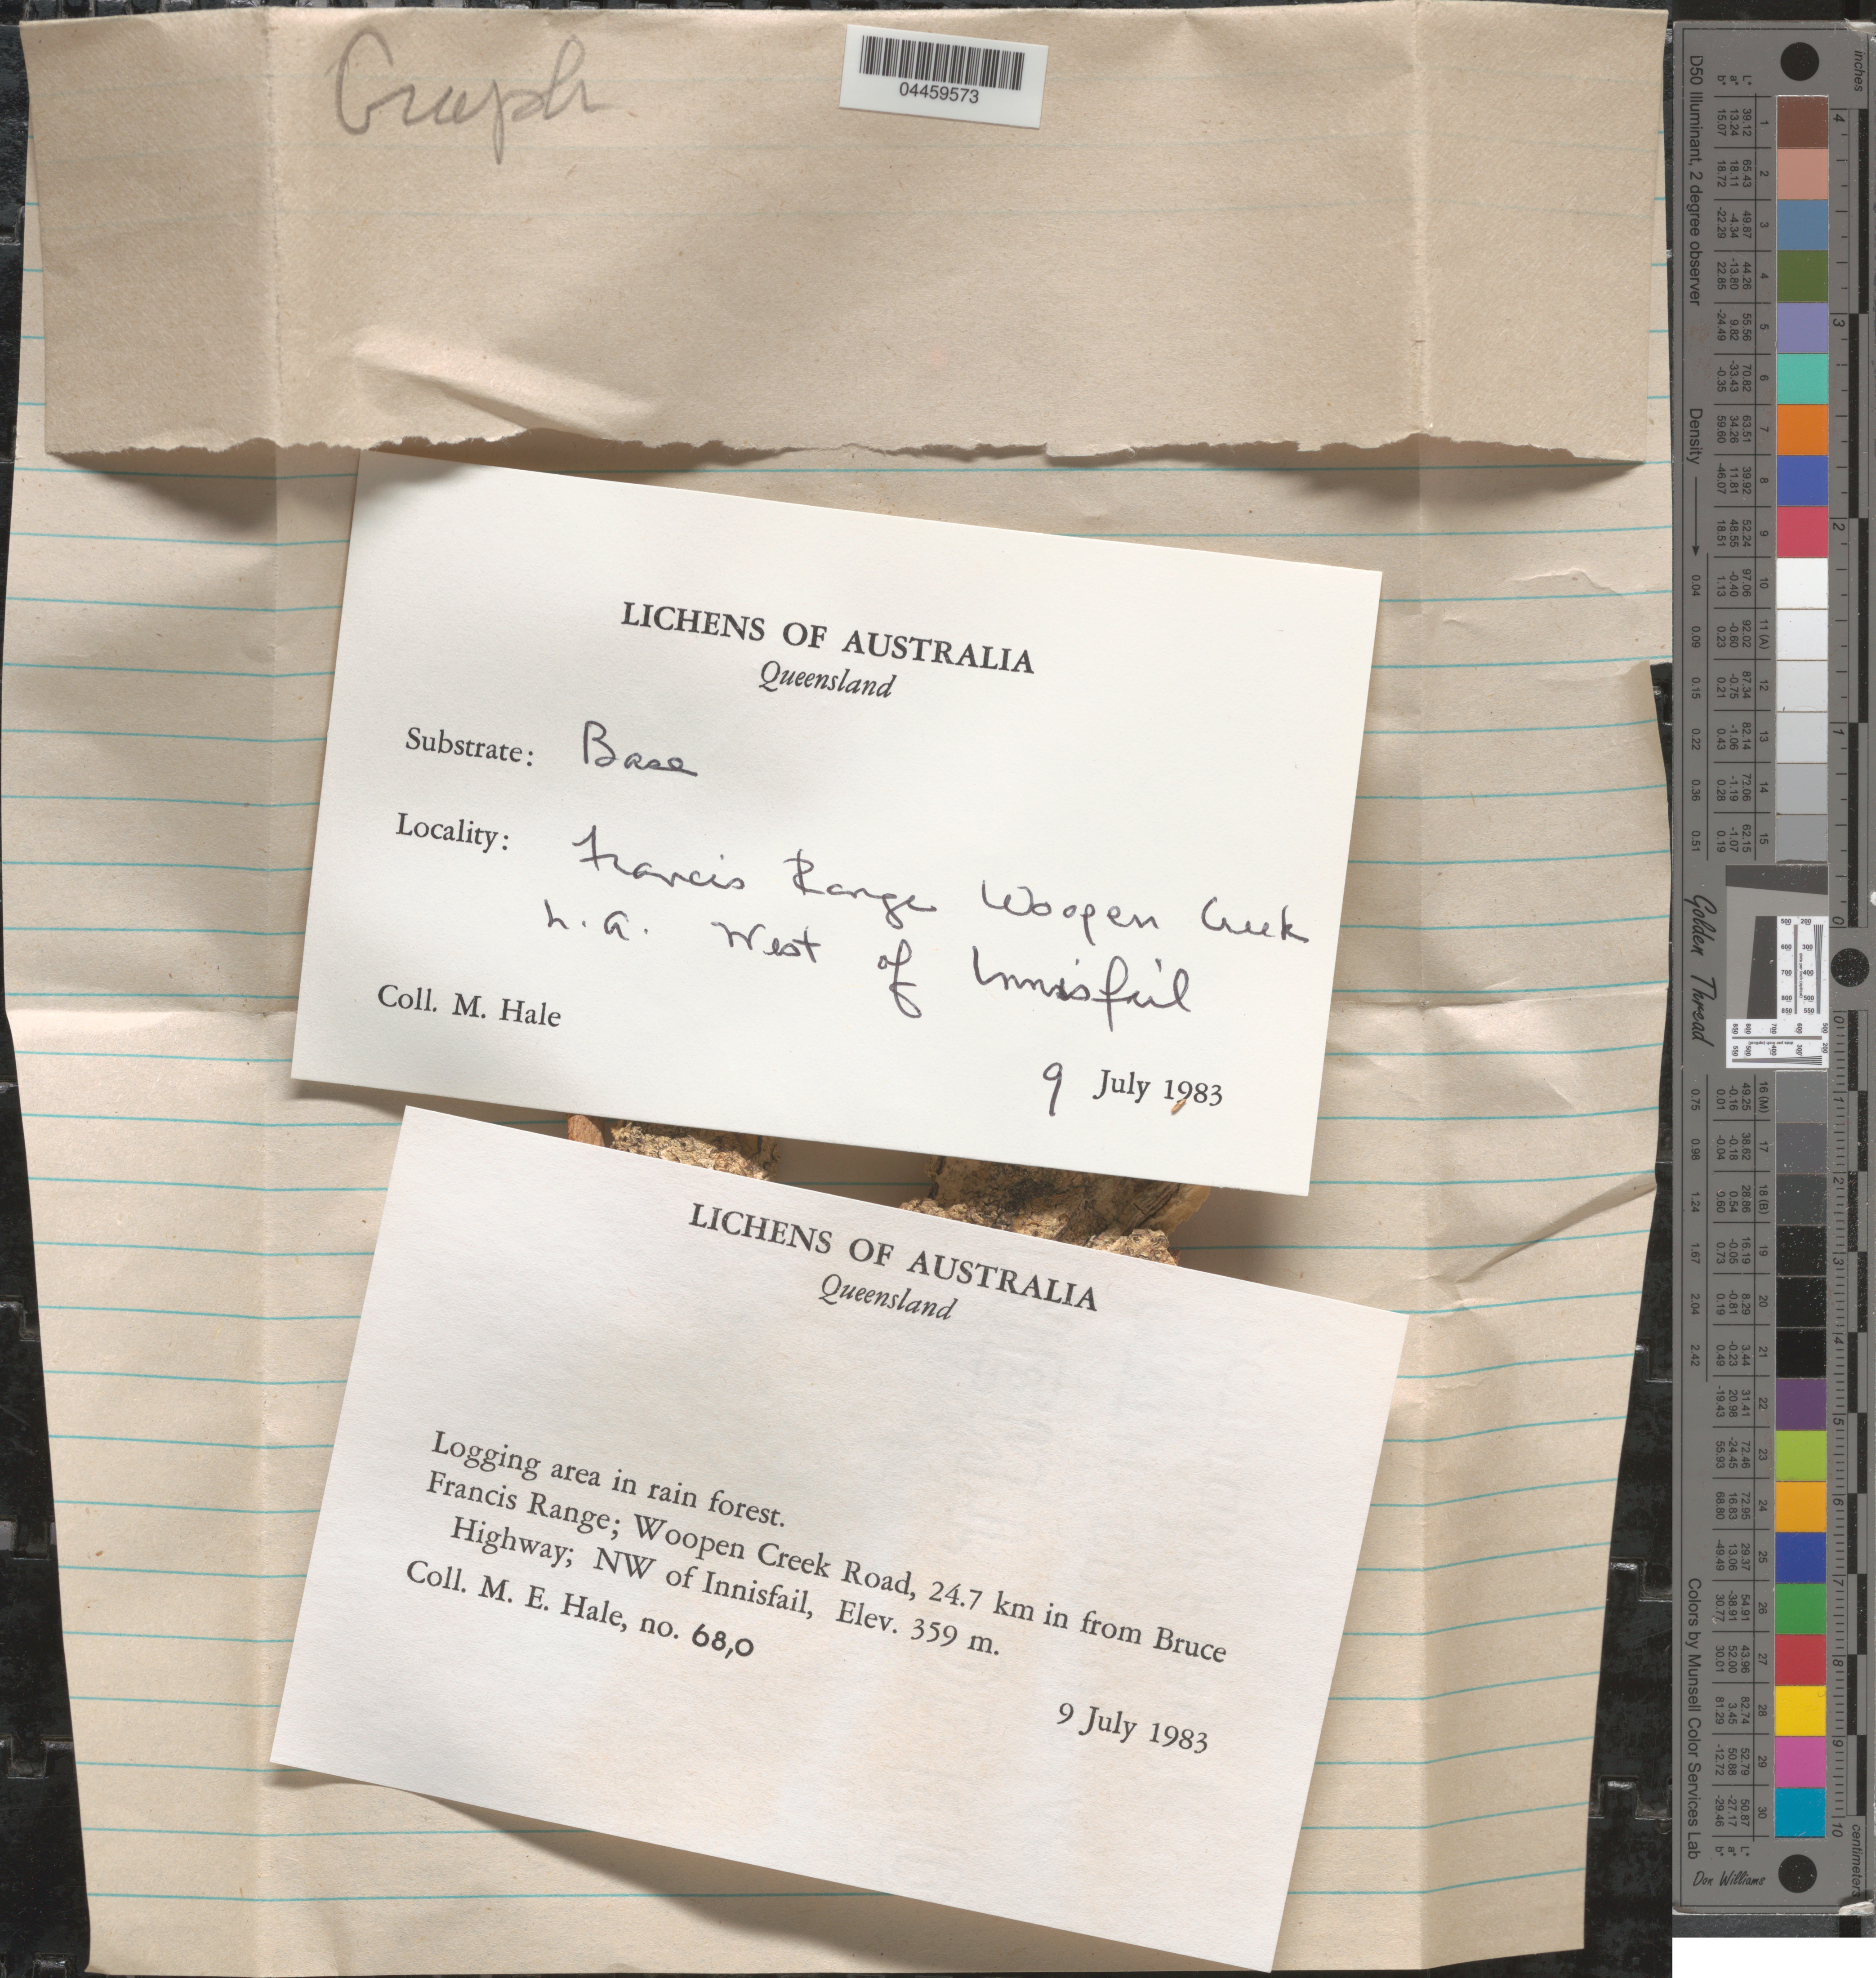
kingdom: Fungi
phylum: Ascomycota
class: Lecanoromycetes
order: Ostropales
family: Graphidaceae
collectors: M. Hale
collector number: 680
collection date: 1983-07-09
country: Australia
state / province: Queensland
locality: Francis Range; Woopen Creek Road, 24.7 km in from Bruce Highway, NW of Innisfail.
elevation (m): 359